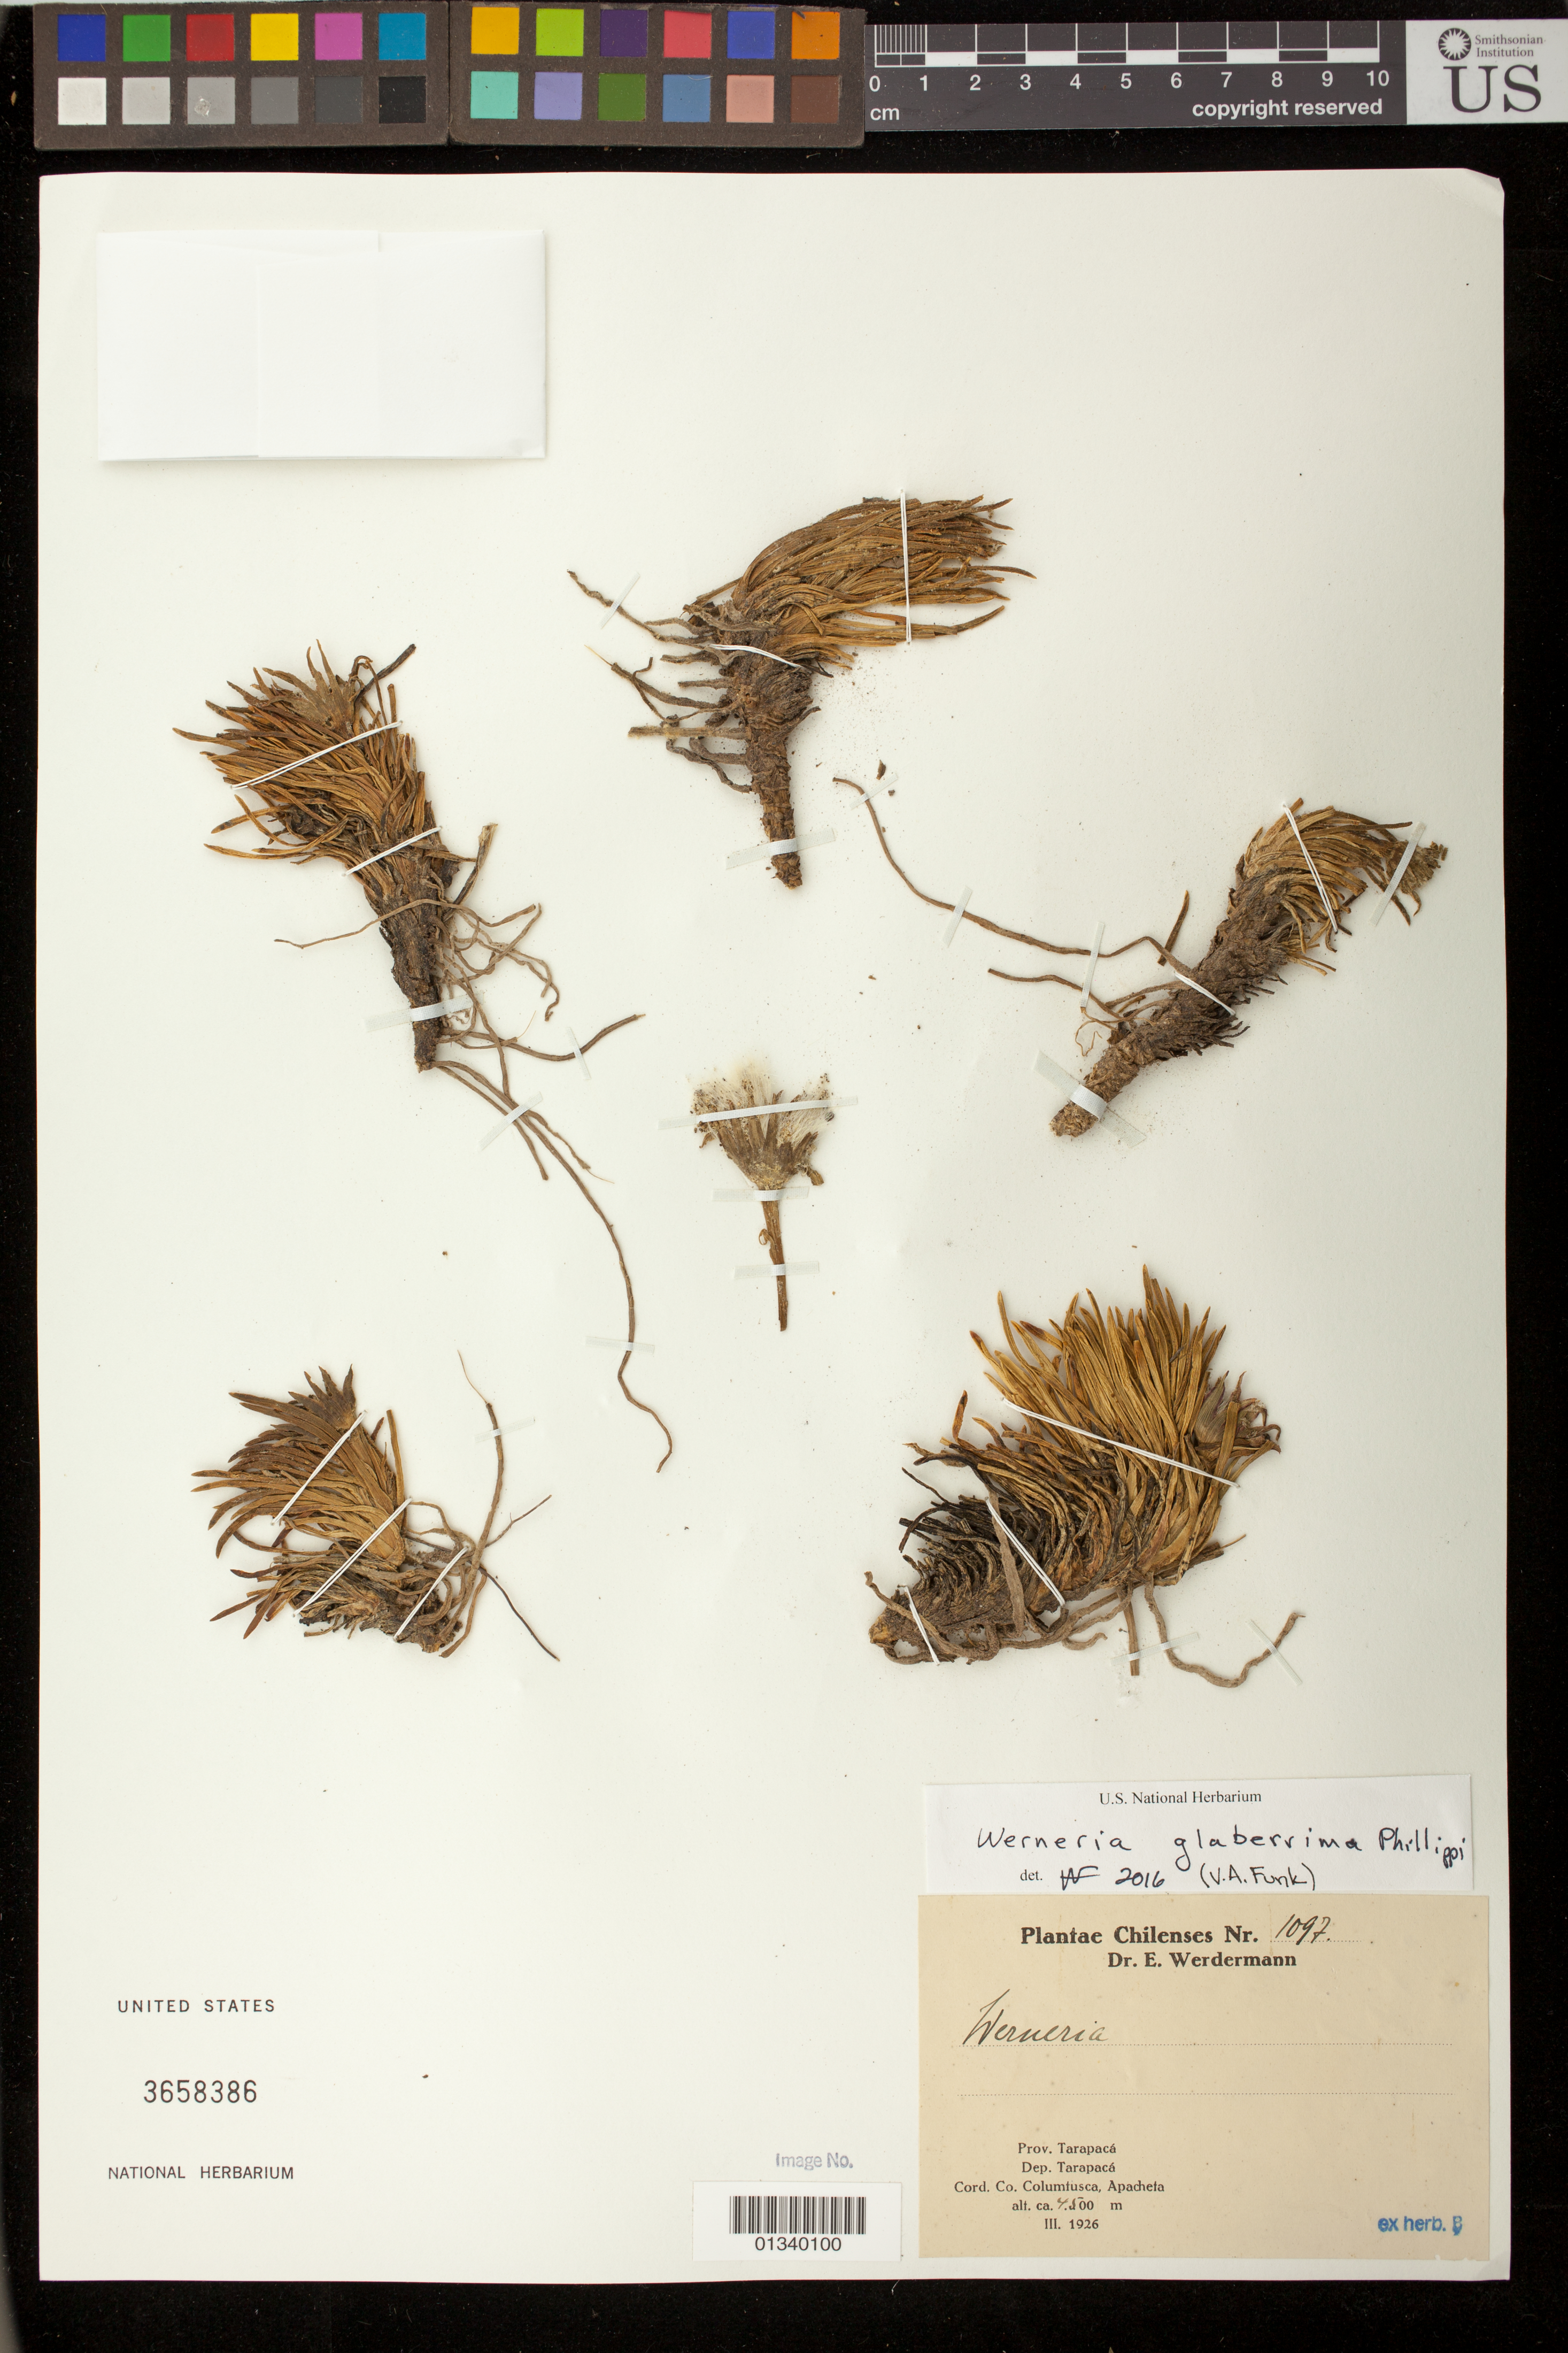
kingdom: Plantae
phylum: Tracheophyta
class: Magnoliopsida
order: Asterales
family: Asteraceae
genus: Werneria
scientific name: Werneria glaberrima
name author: Phil.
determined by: Funk, Vicki A., (BOT), Smithsonian Institution - National Museum of Natural History (UNITED STATES)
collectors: E. Werdermann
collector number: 1097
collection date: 1926-03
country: Chile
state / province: Tarapacá (I)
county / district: Tarapacá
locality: Cordillera Co. Columtusca, Apacheta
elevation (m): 4400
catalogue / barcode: US 3658386